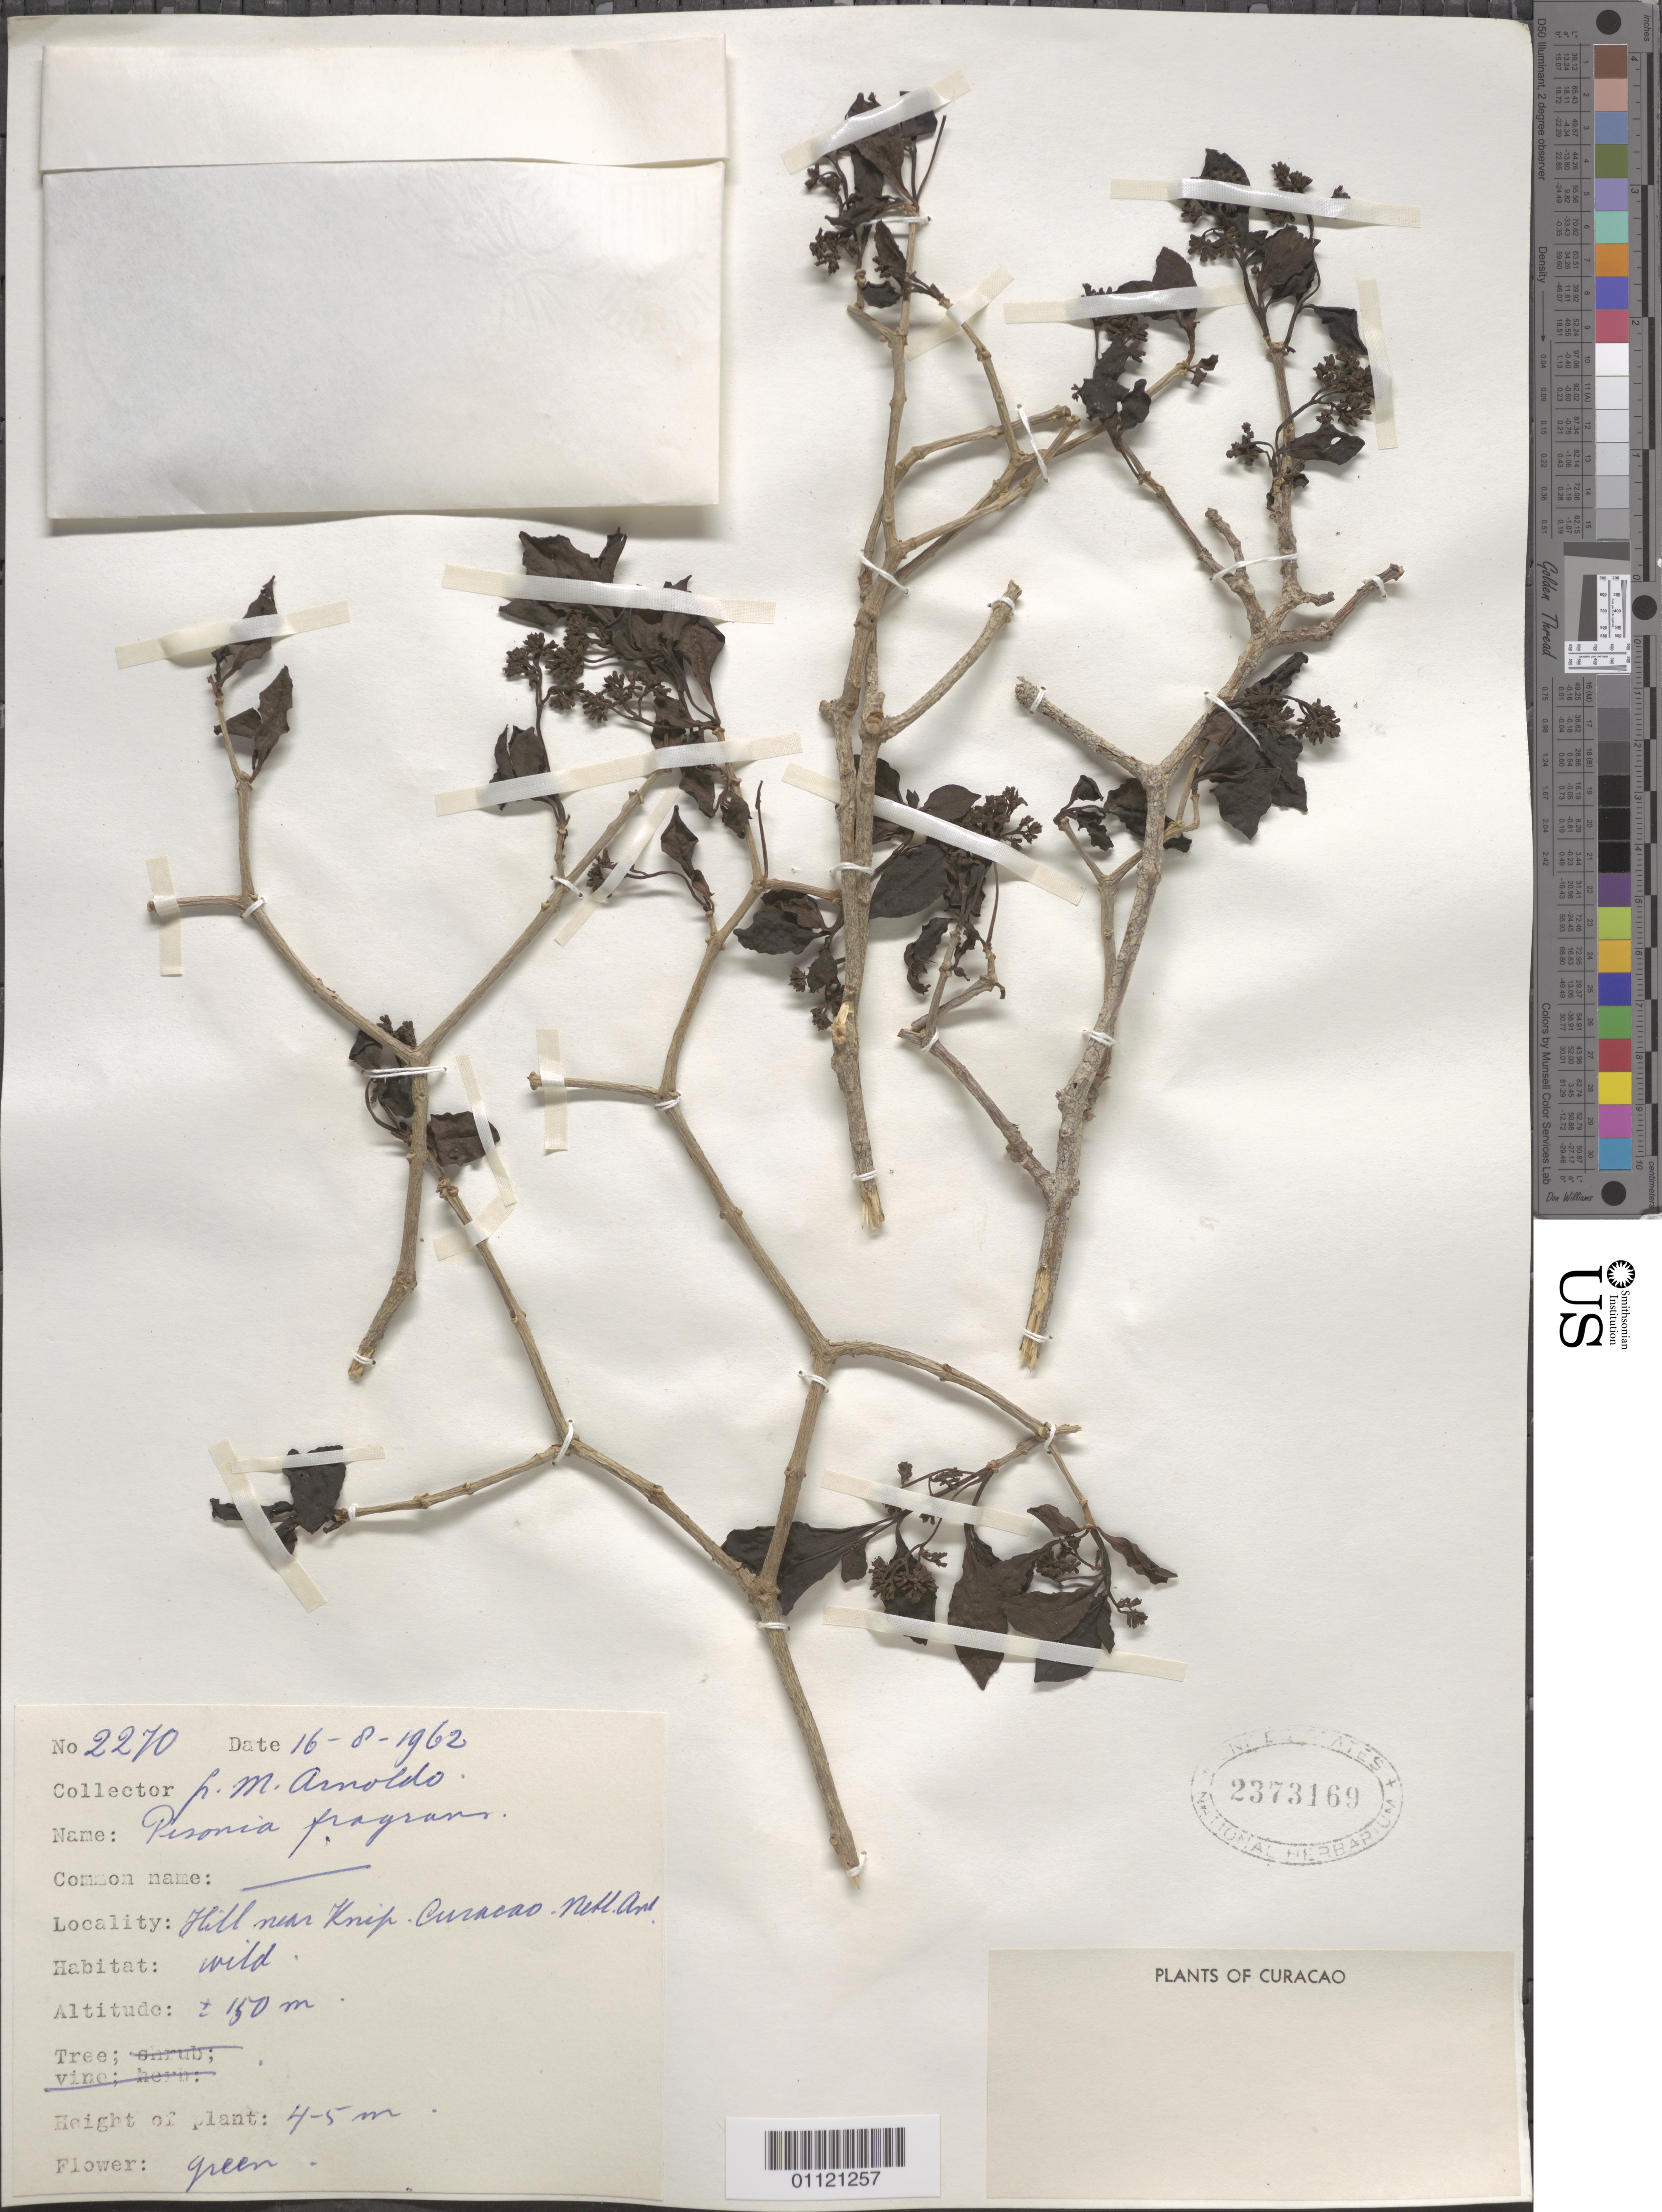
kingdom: Plantae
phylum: Tracheophyta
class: Magnoliopsida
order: Caryophyllales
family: Nyctaginaceae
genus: Guapira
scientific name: Guapira fragrans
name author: (Dum. Cours.) Little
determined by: Strong, Mark T., (BOT), Smithsonian Institution - National Museum of Natural History (UNITED STATES)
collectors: N. Arnoldo-Broeders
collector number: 2270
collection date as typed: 16 Aug 1963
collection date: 1963-08-16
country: Curaçao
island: Curaçao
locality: Hill near Knip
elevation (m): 150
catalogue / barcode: US 2373169